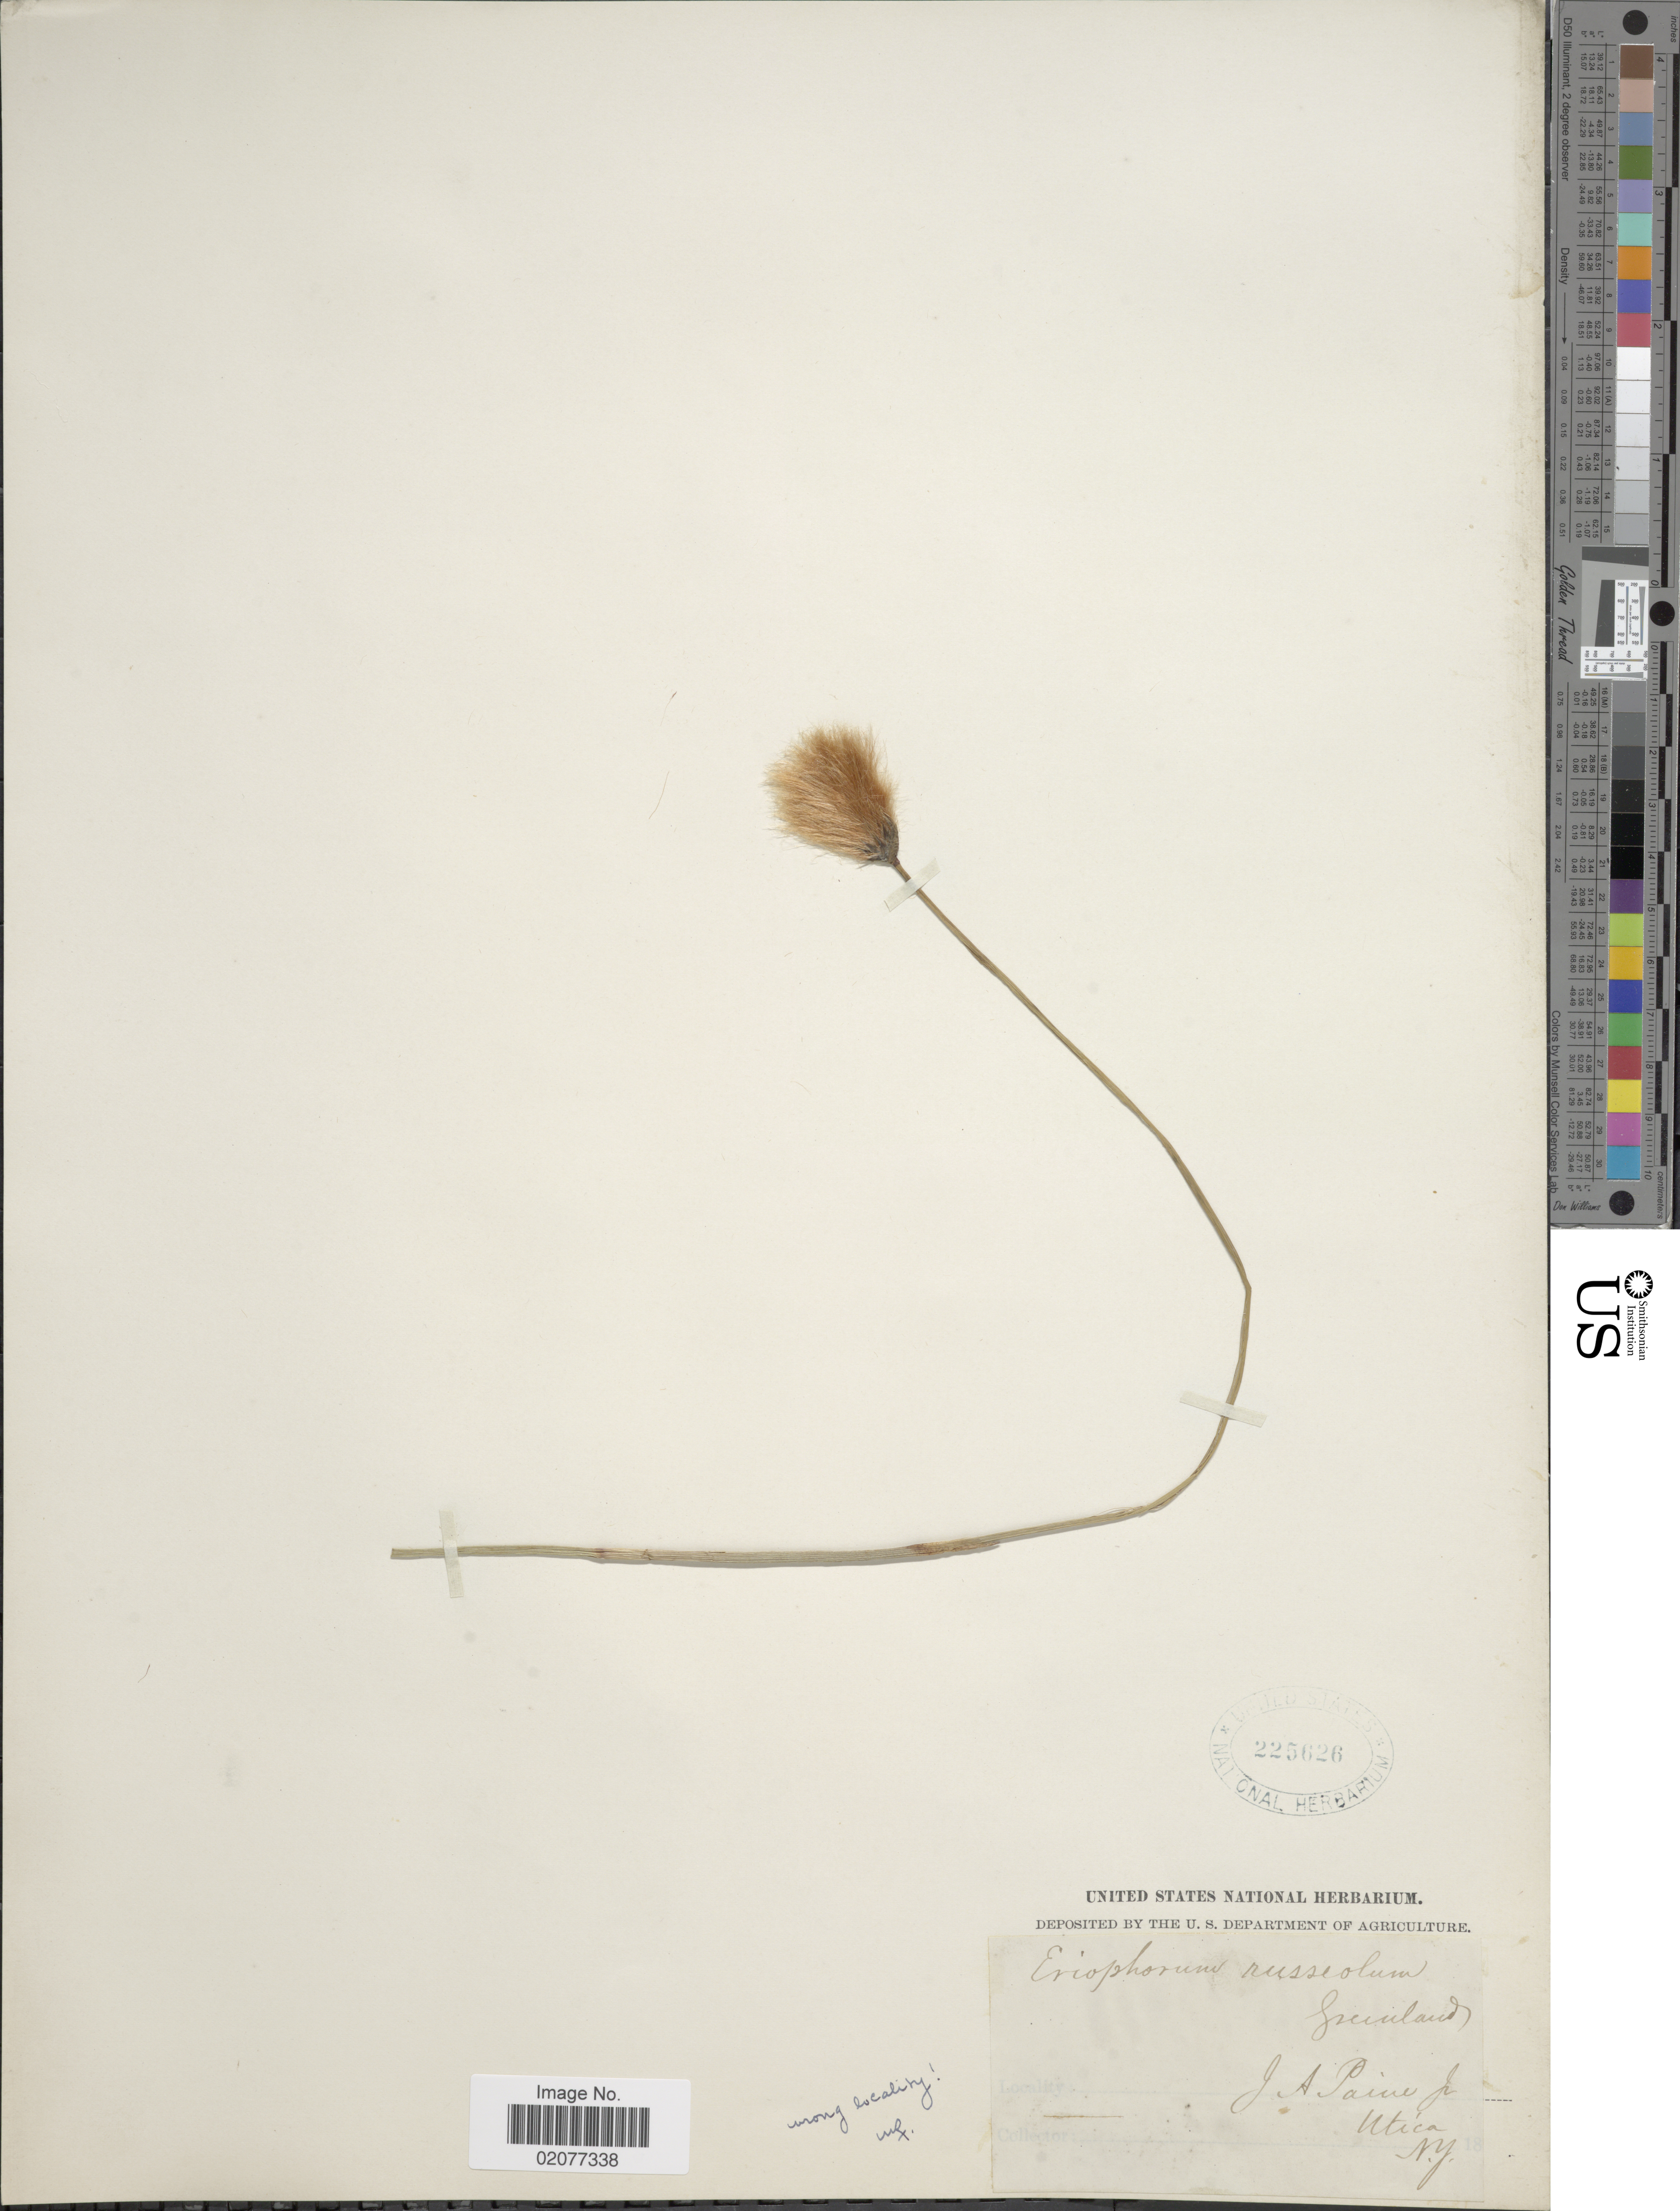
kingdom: Plantae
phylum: Tracheophyta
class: Liliopsida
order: Poales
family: Cyperaceae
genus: Eriophorum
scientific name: Eriophorum chamissonis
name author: C.A. Mey.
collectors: J. A. Paine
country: United States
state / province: New York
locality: Utica, N.Y.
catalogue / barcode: US 225626